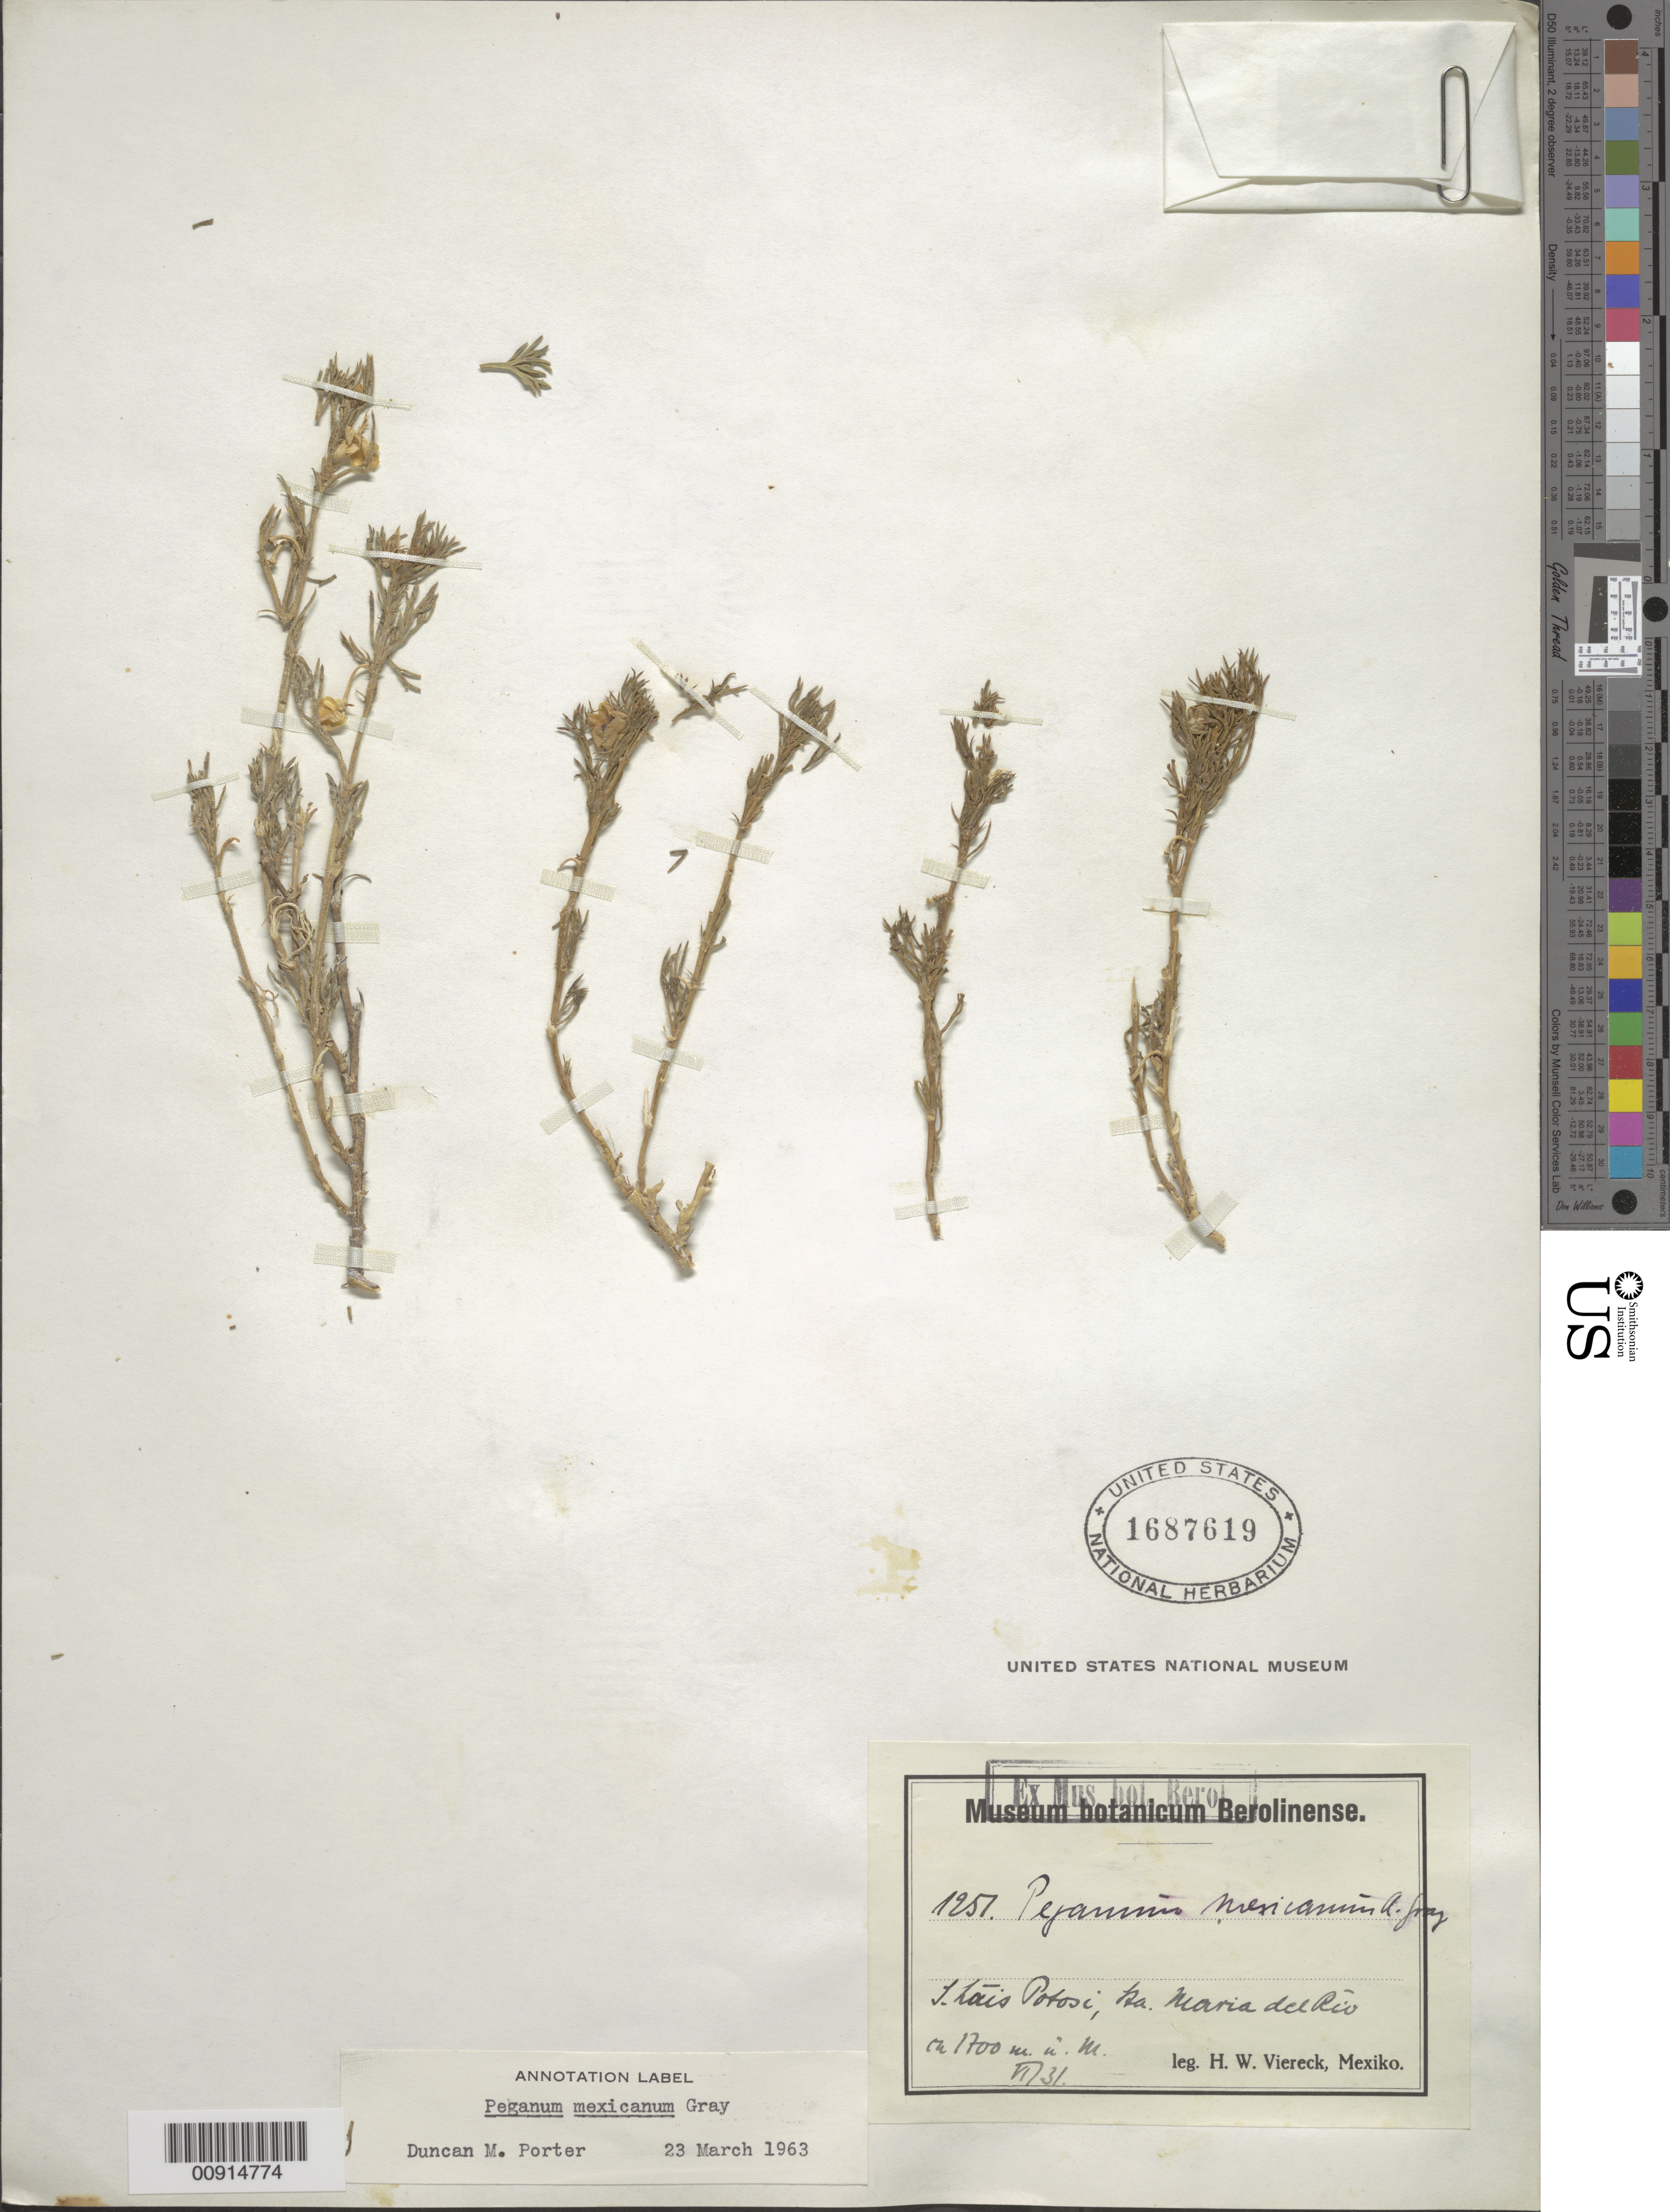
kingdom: Plantae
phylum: Tracheophyta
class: Magnoliopsida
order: Sapindales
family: Tetradiclidaceae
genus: Peganum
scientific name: Peganum mexicanum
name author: A. Gray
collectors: H. W. Viereck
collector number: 1251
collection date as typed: Jun 1931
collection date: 1931-06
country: Mexico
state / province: San Luis Potosí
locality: Sta. María del Río.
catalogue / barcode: US 1687619